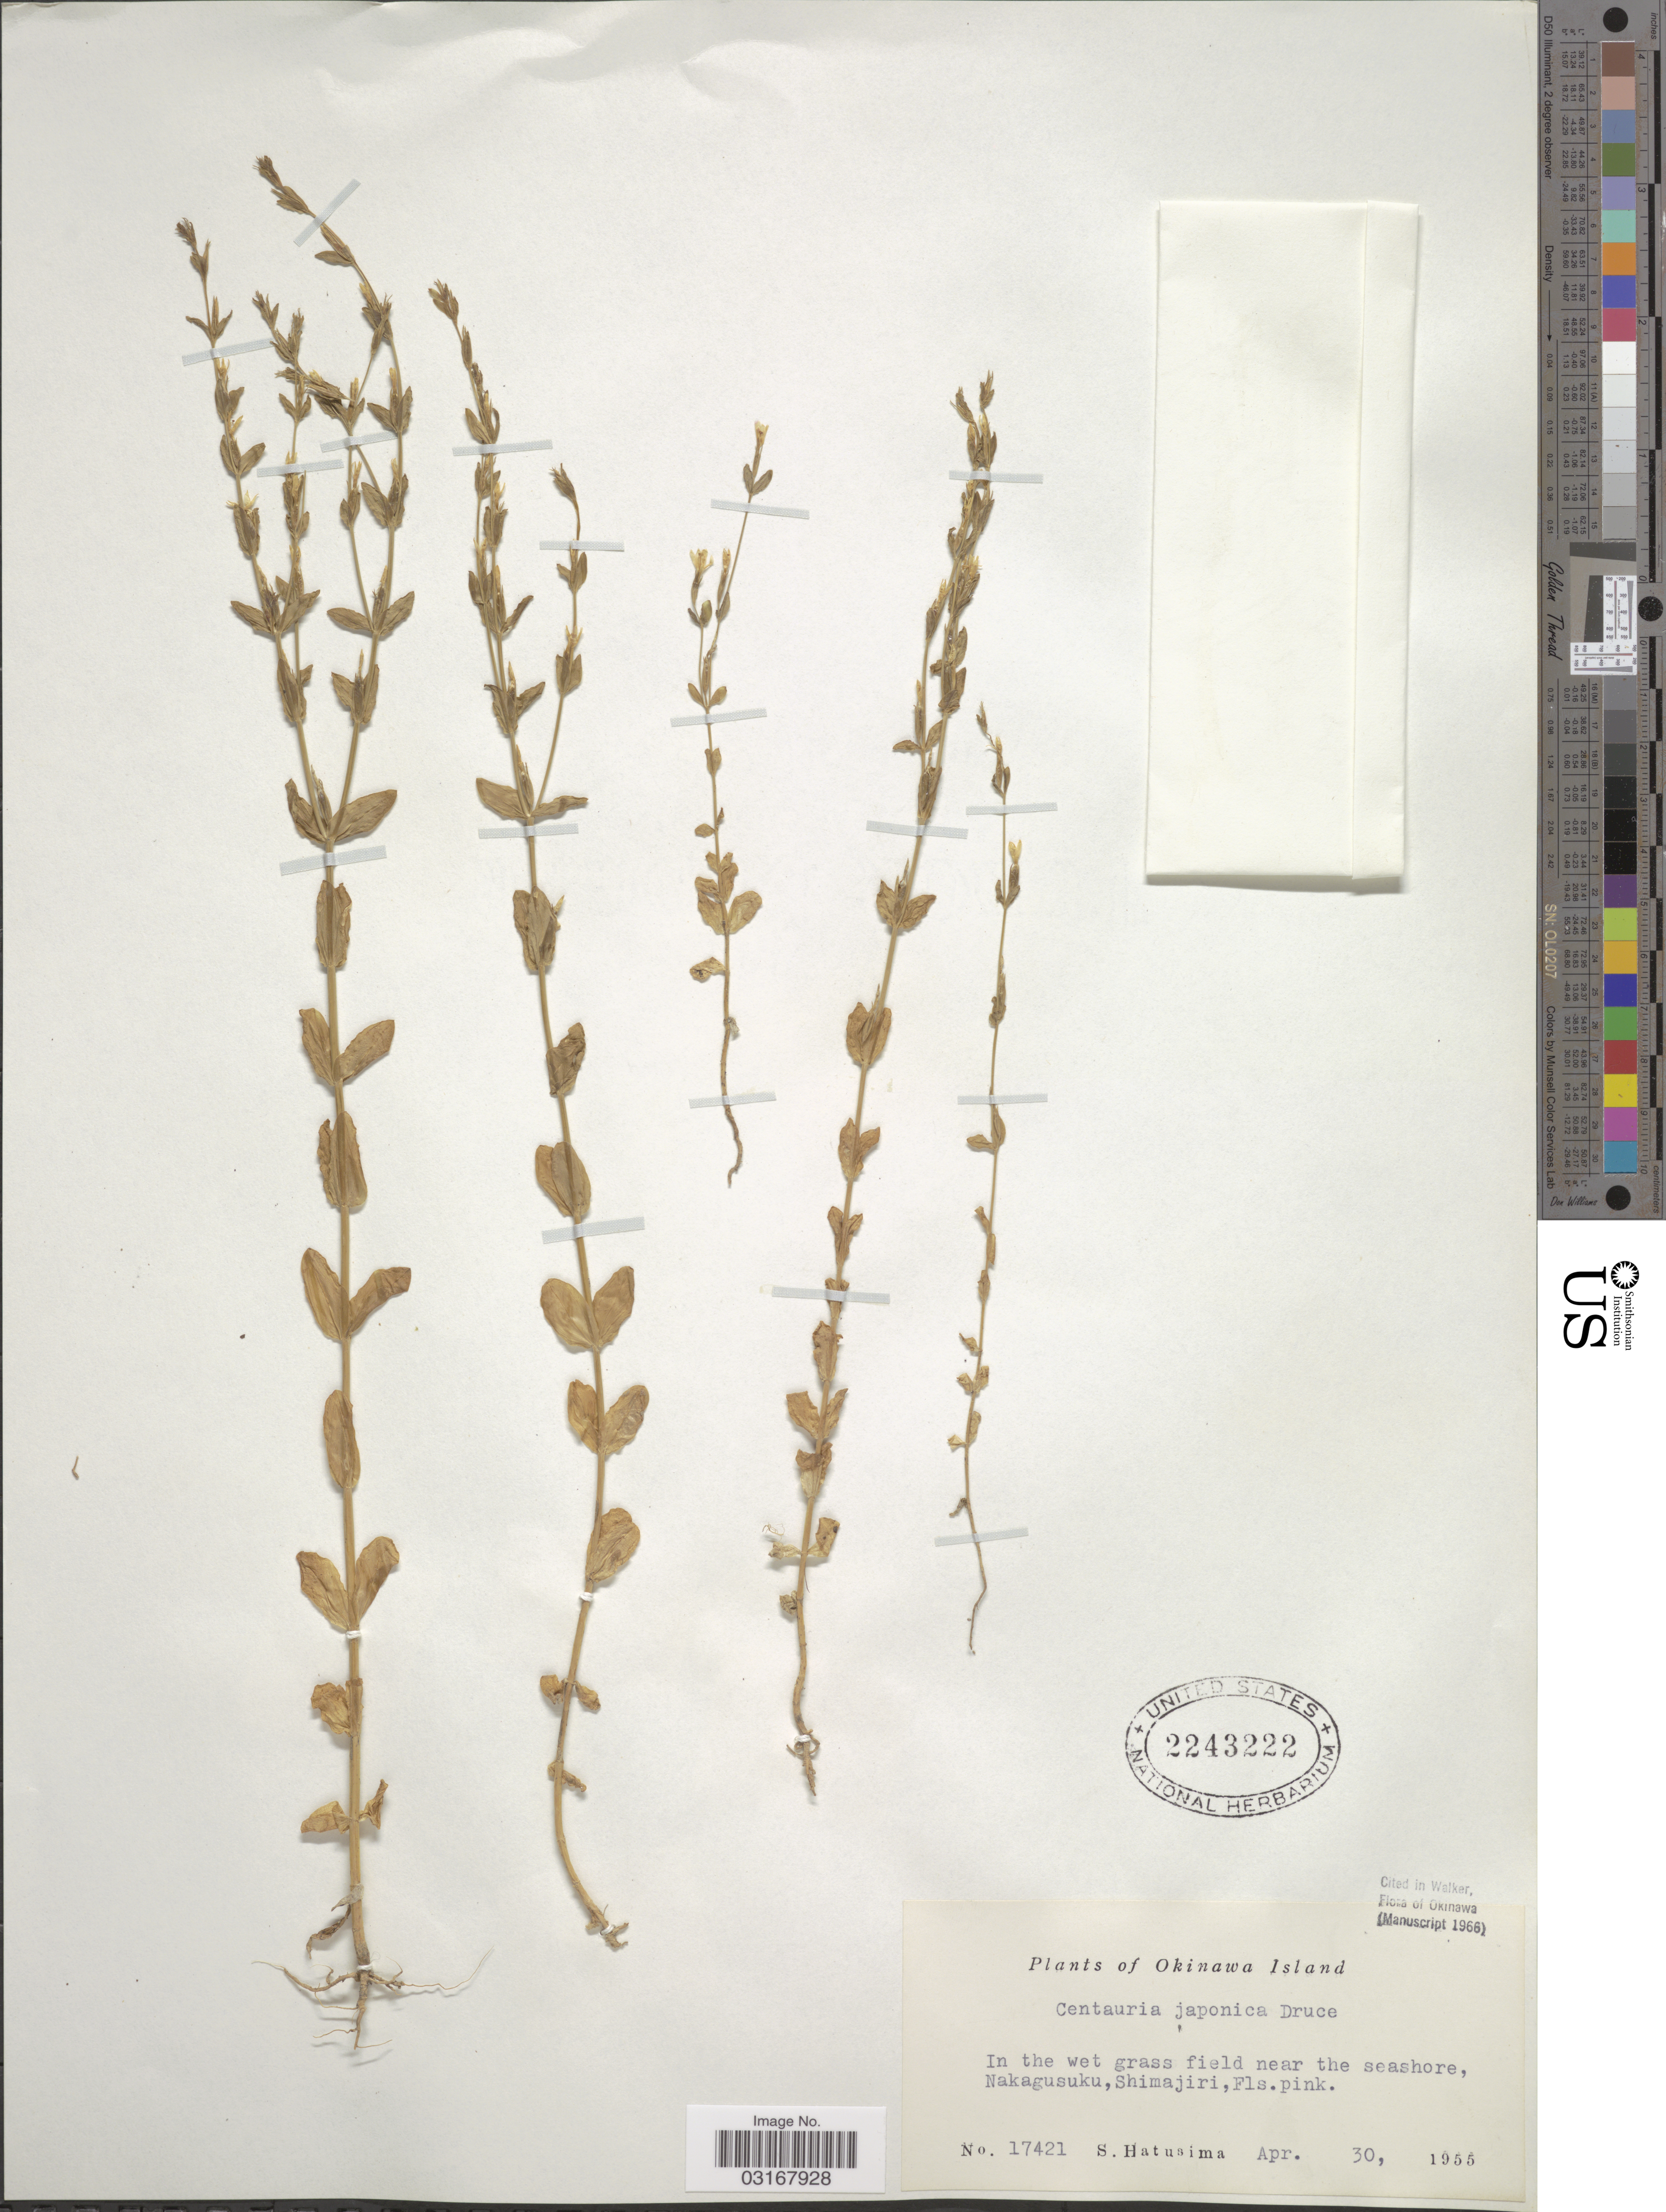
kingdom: Plantae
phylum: Tracheophyta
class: Magnoliopsida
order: Gentianales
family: Gentianaceae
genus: Centaurium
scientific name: Centaurium japonicum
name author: (Maxim.) Druce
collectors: S. Hatusima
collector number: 17421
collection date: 1955-04-30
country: Japan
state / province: Okinawa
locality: Okinawa Island. In the wet grass field by the seashore at Nakagusuku, Shimajiri.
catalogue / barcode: US 2243222